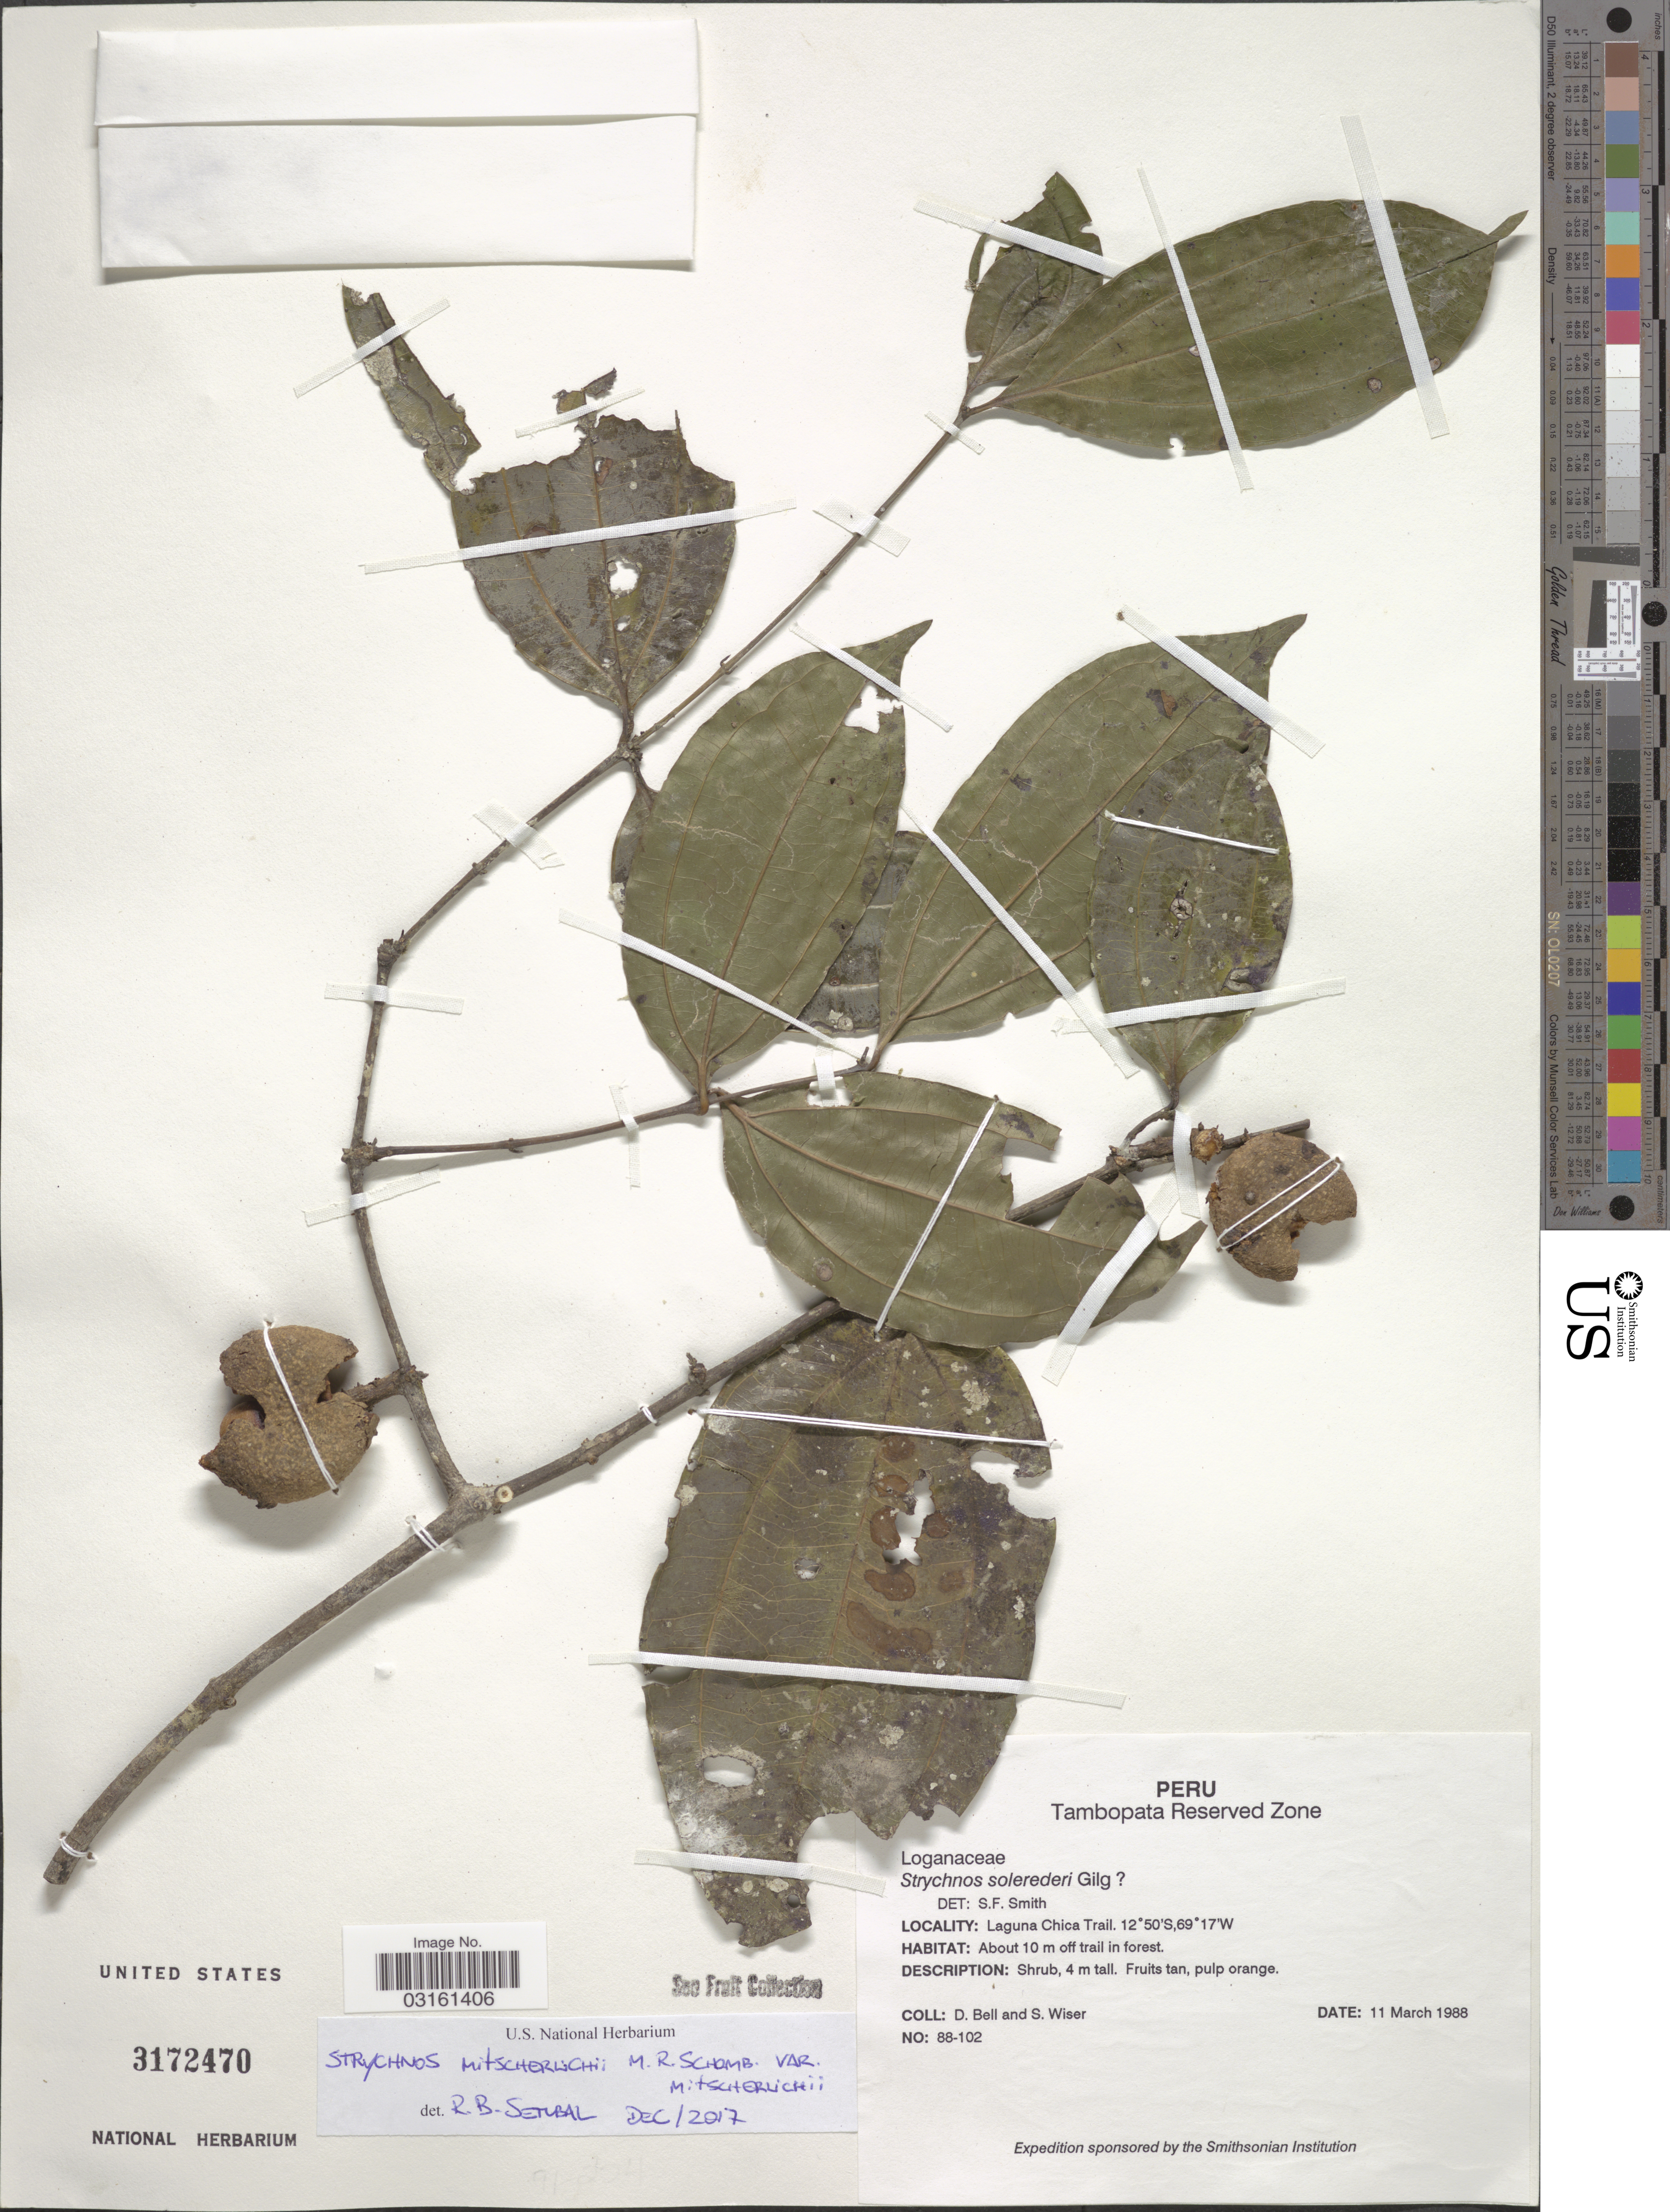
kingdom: Plantae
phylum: Tracheophyta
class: Magnoliopsida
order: Gentianales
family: Loganiaceae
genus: Strychnos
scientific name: Strychnos mitscherlichii var. mitscherlichii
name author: M.R. Schomb.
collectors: D. A. Bell & S. Wiser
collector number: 88-102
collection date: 1988-03-11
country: Peru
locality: Tambopata Reserved Zone, Laguna Chica Trail.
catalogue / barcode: US 3172470